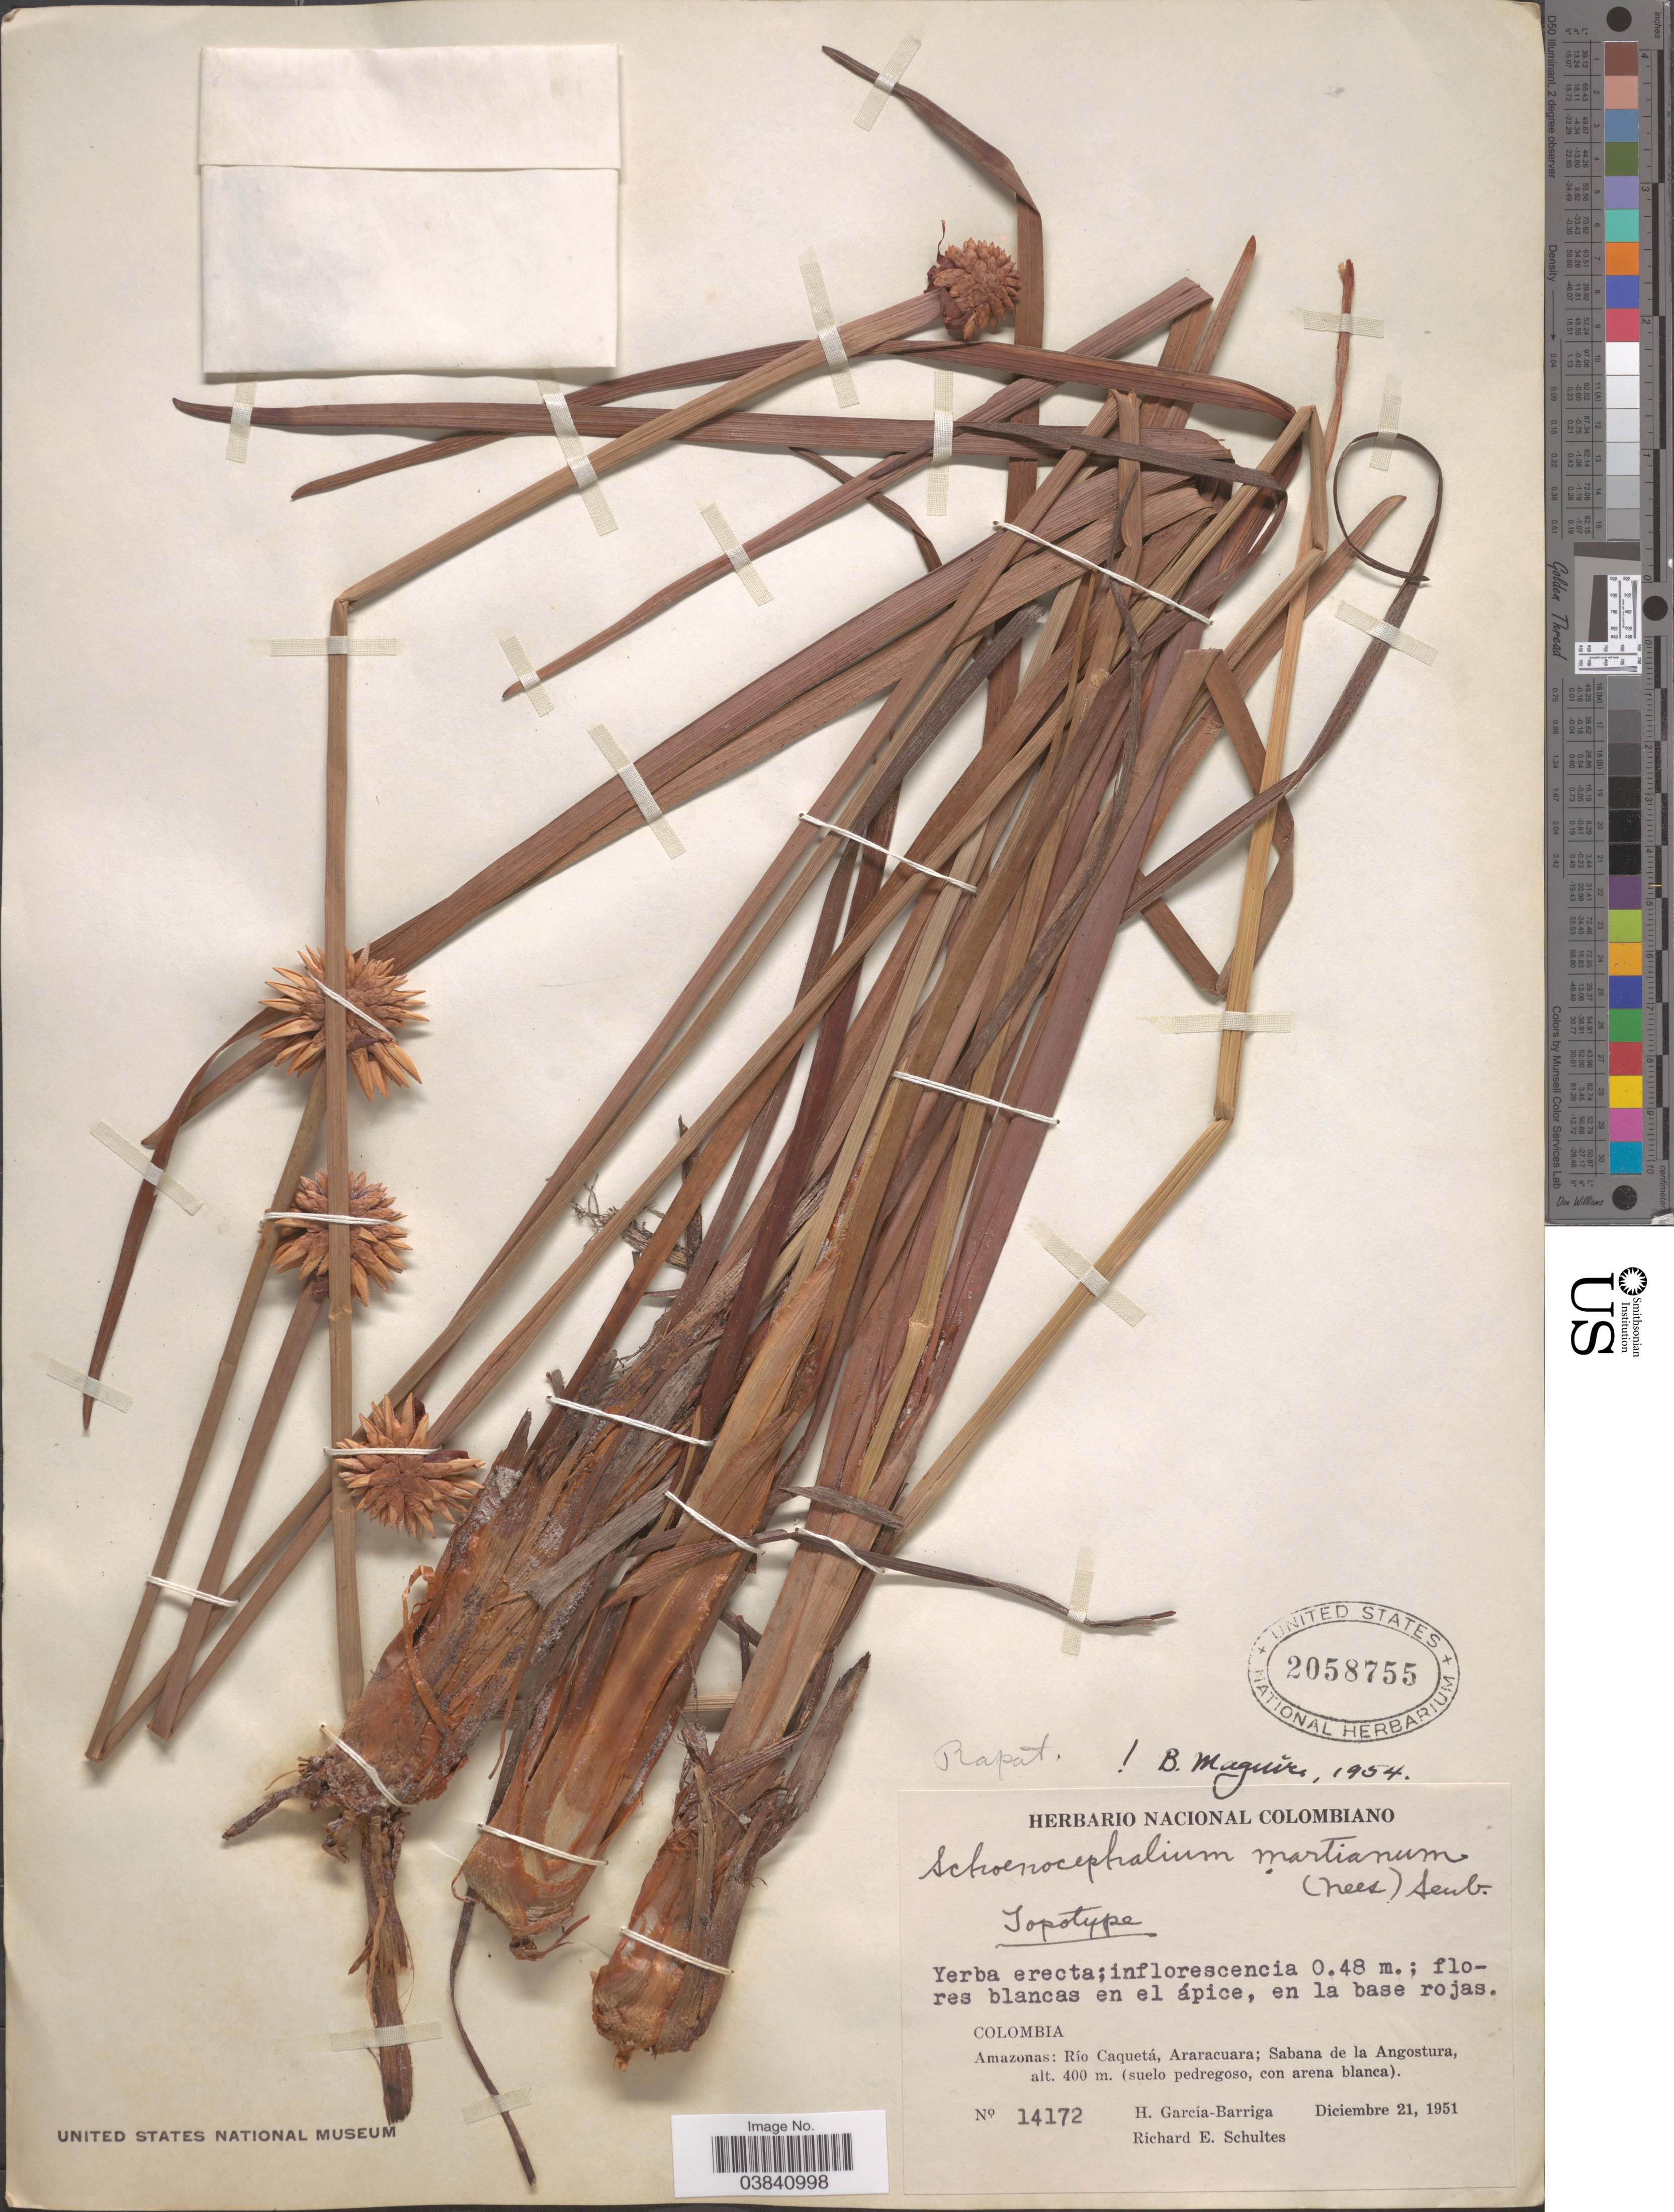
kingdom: Plantae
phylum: Tracheophyta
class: Liliopsida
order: Poales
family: Rapateaceae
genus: Schoenocephalium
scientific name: Schoenocephalium martianum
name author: Seub.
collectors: H. García Barriga & R. E. Schultes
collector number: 14172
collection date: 1951-12-21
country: Colombia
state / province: Amazônas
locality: Río Caquetá, Araracuara; Sabana de la Angostura.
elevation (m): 400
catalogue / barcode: US 2058755